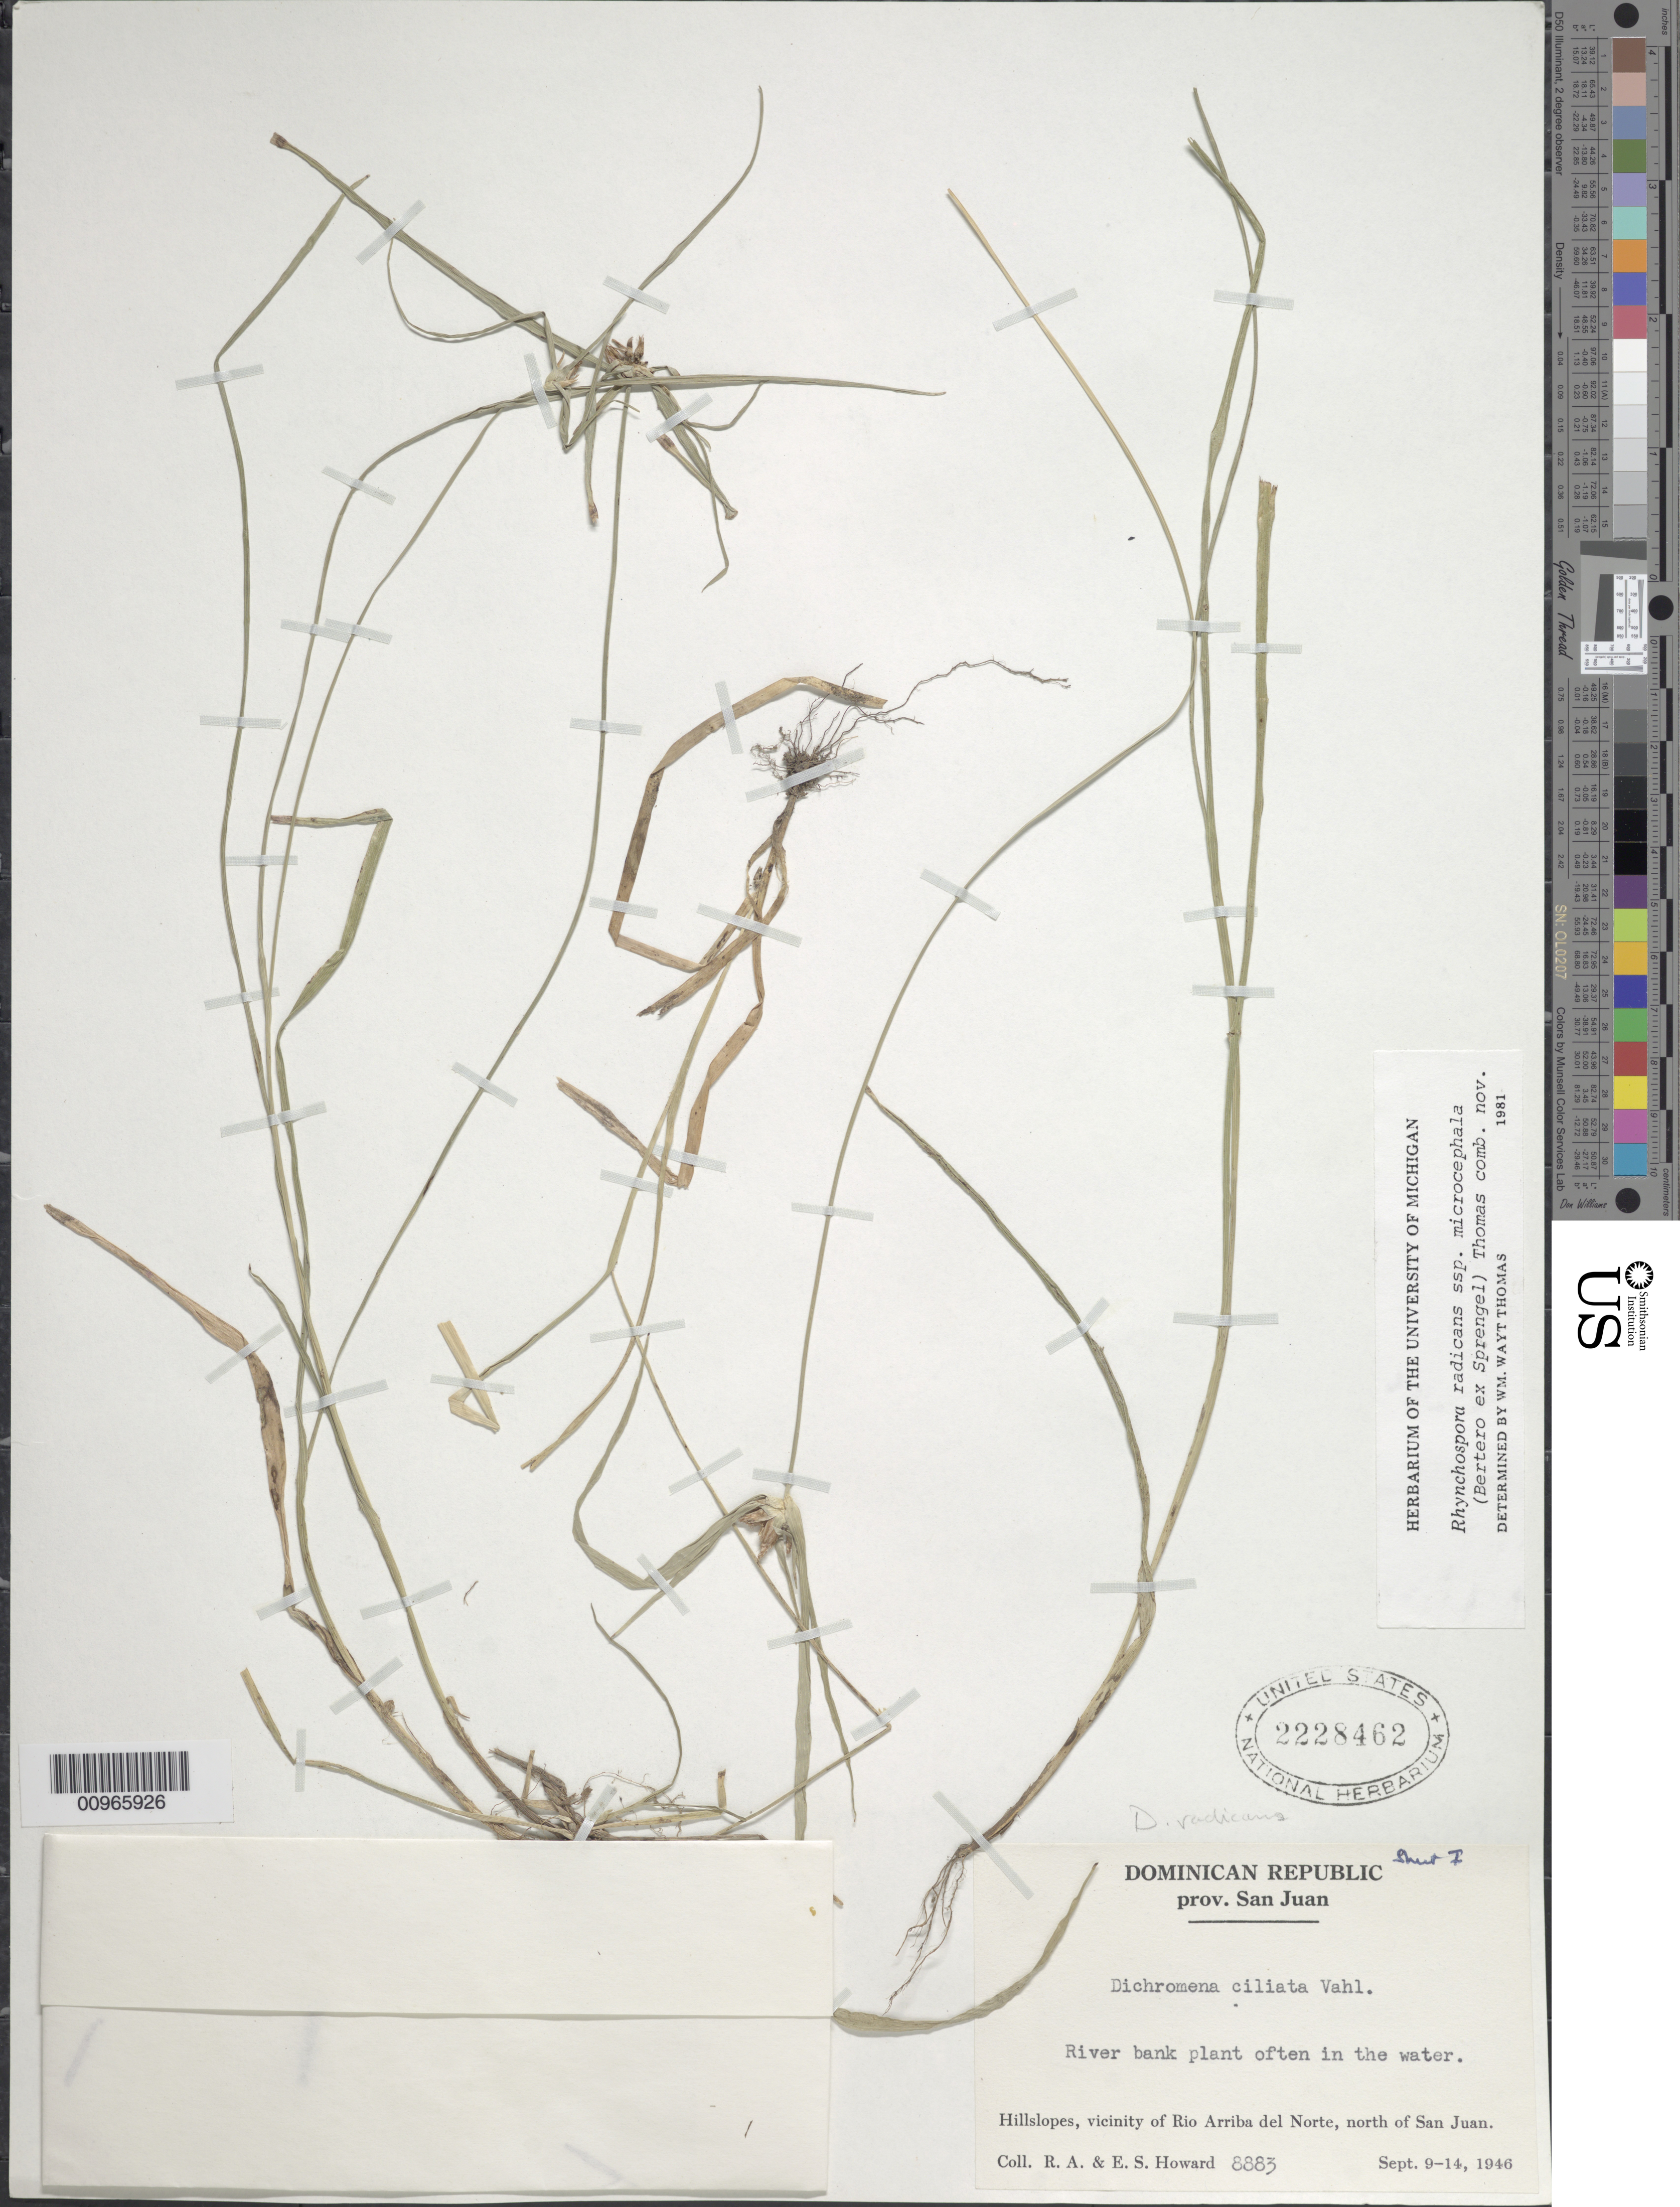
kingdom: Plantae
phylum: Tracheophyta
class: Liliopsida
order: Poales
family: Cyperaceae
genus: Rhynchospora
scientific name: Rhynchospora radicans subsp. microcephala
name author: (Bertero ex Spreng.) W.W. Thomas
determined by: Thomas, W. W., (NY), New York Botanical Garden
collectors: R. A. Howard & E. S. Howard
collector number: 8883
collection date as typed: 09 Sep 1946 to 14 Sep 1946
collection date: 1946-09-09/1946-09-14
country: Dominican Republic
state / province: San Juan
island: Hispaniola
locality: Hillslopes, vicinity of Río Arriba del Norte, north of San Juan.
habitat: River bank often in water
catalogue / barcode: US 2228462